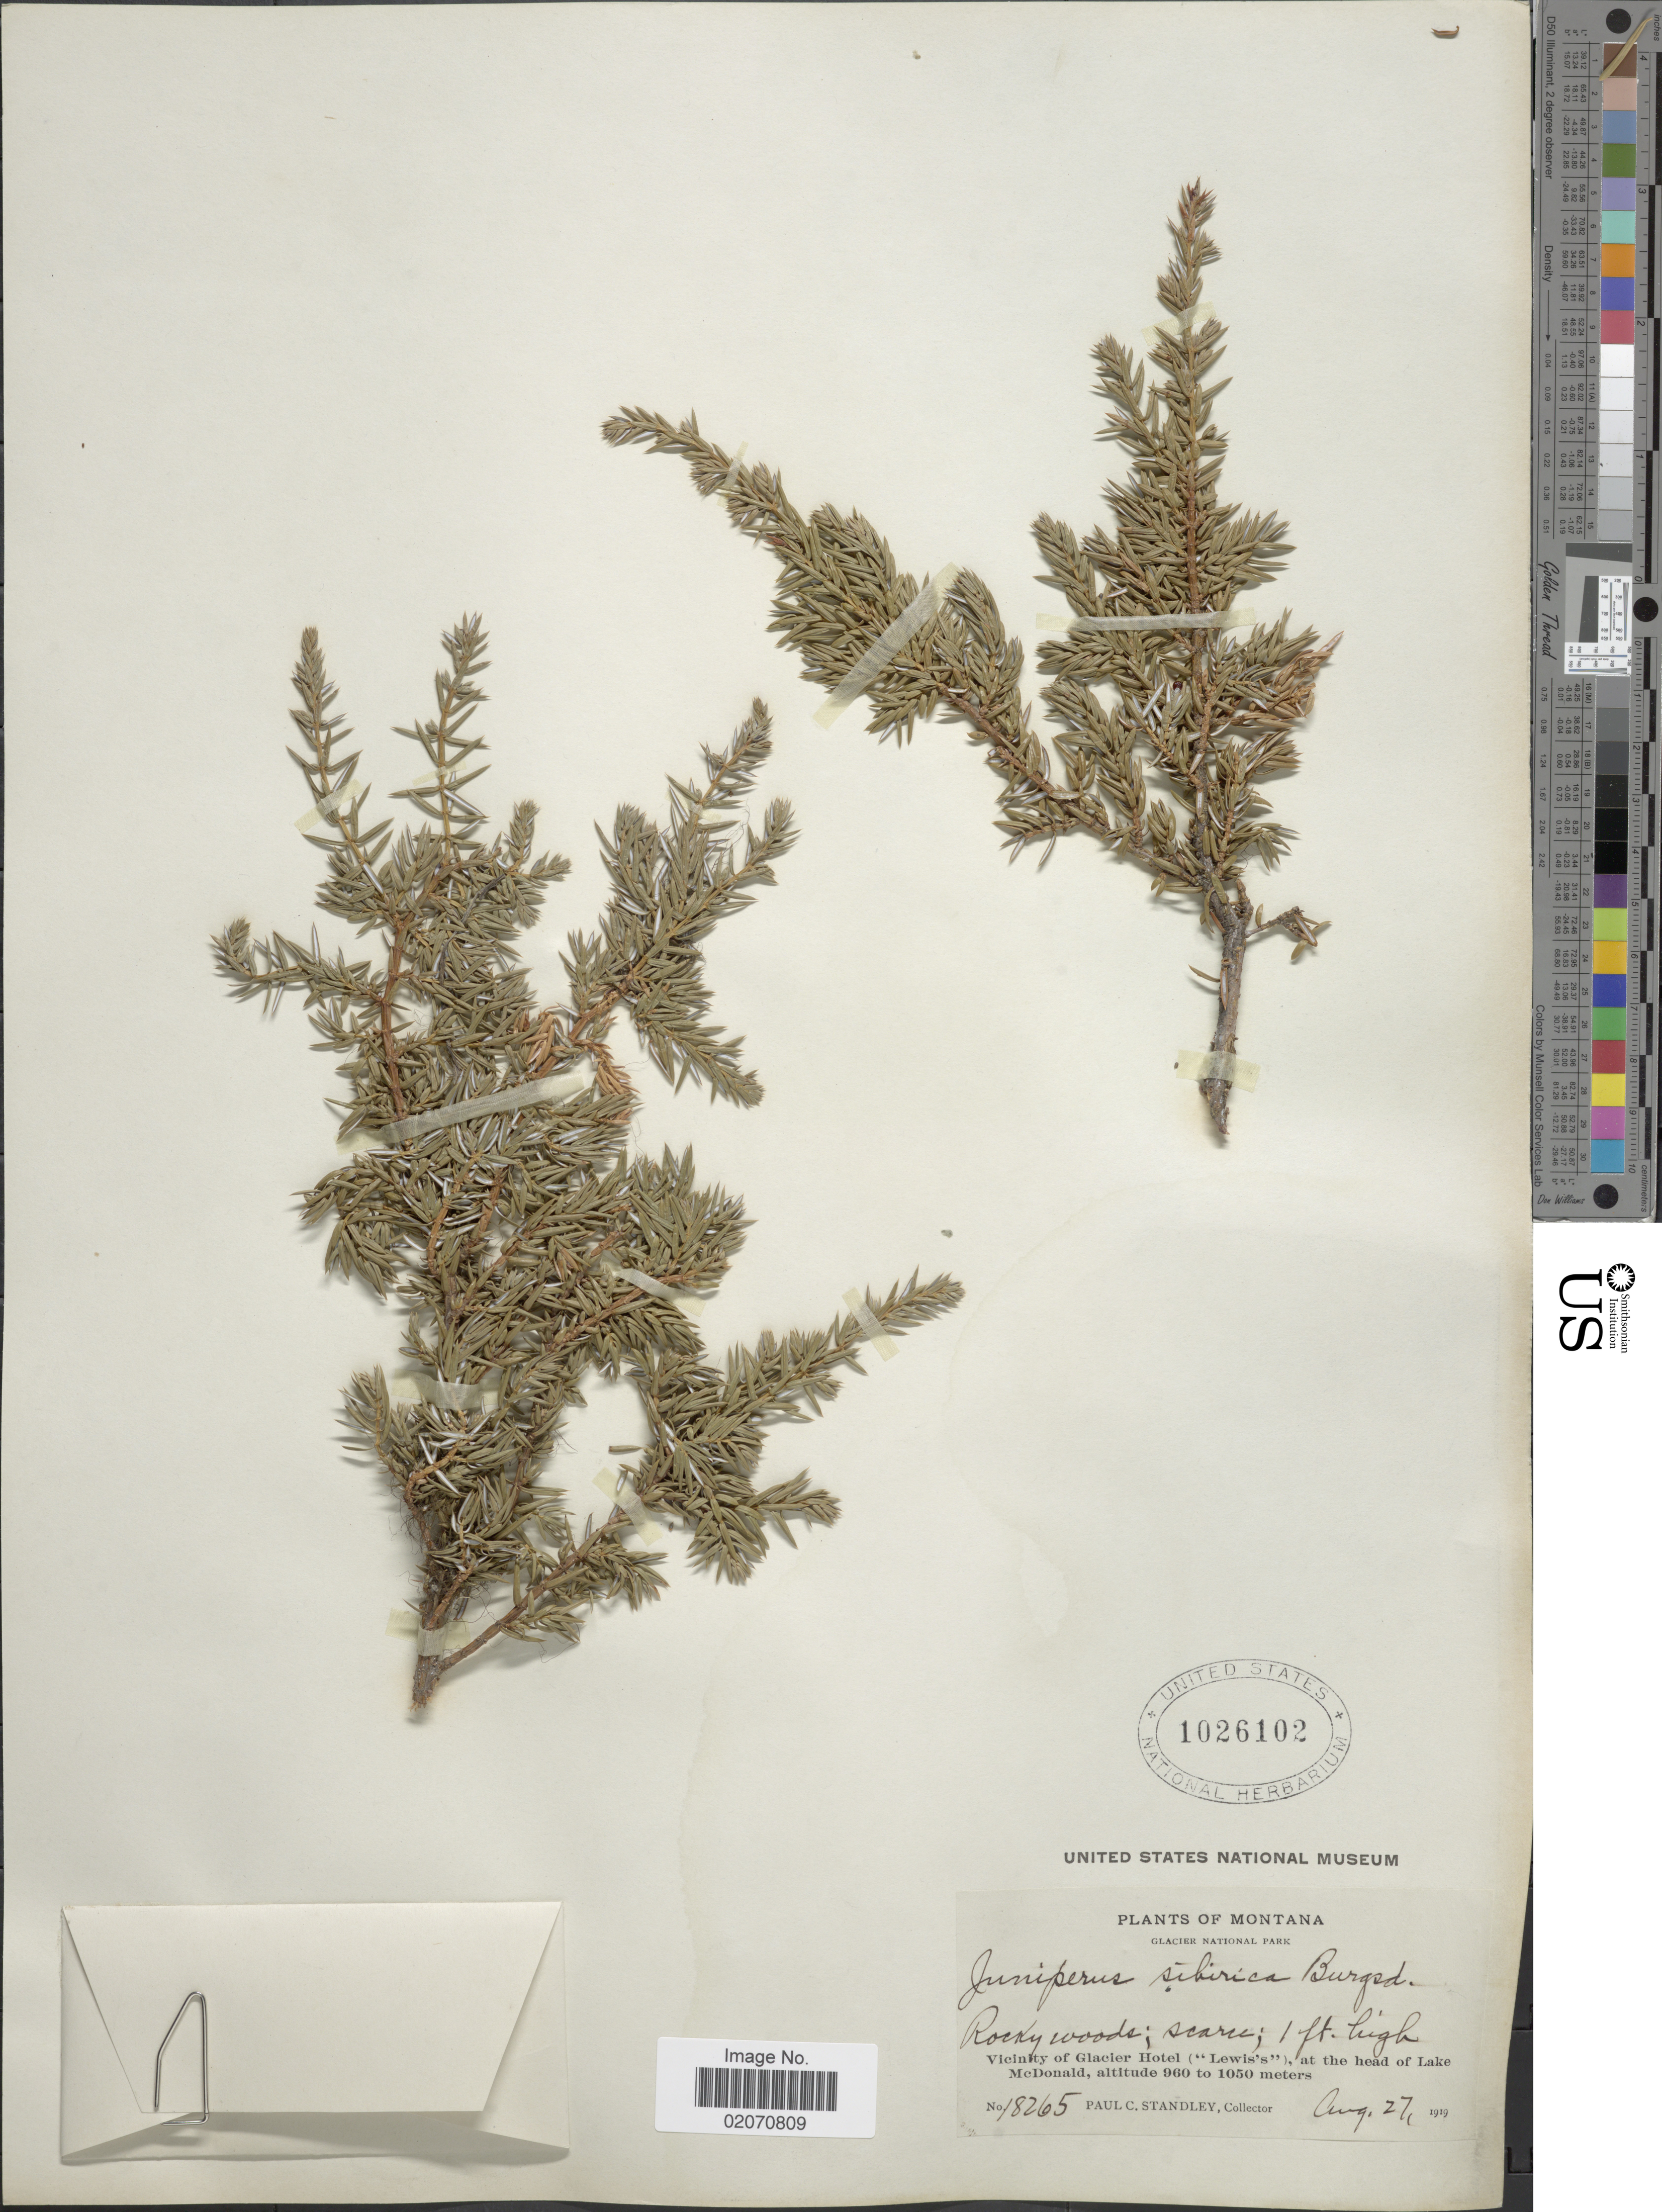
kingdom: Plantae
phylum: Tracheophyta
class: Pinopsida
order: Pinales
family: Cupressaceae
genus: Juniperus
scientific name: Juniperus communis subsp. nana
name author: (Willd.) Syme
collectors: P. C. Standley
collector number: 18265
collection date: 1919-08-27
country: United States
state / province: Montana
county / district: Flathead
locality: Glacier National Park, Vicinity of Glacier Hotel ("Lewis's "), at head of Lake McDonald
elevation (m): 960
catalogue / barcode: US 1026102